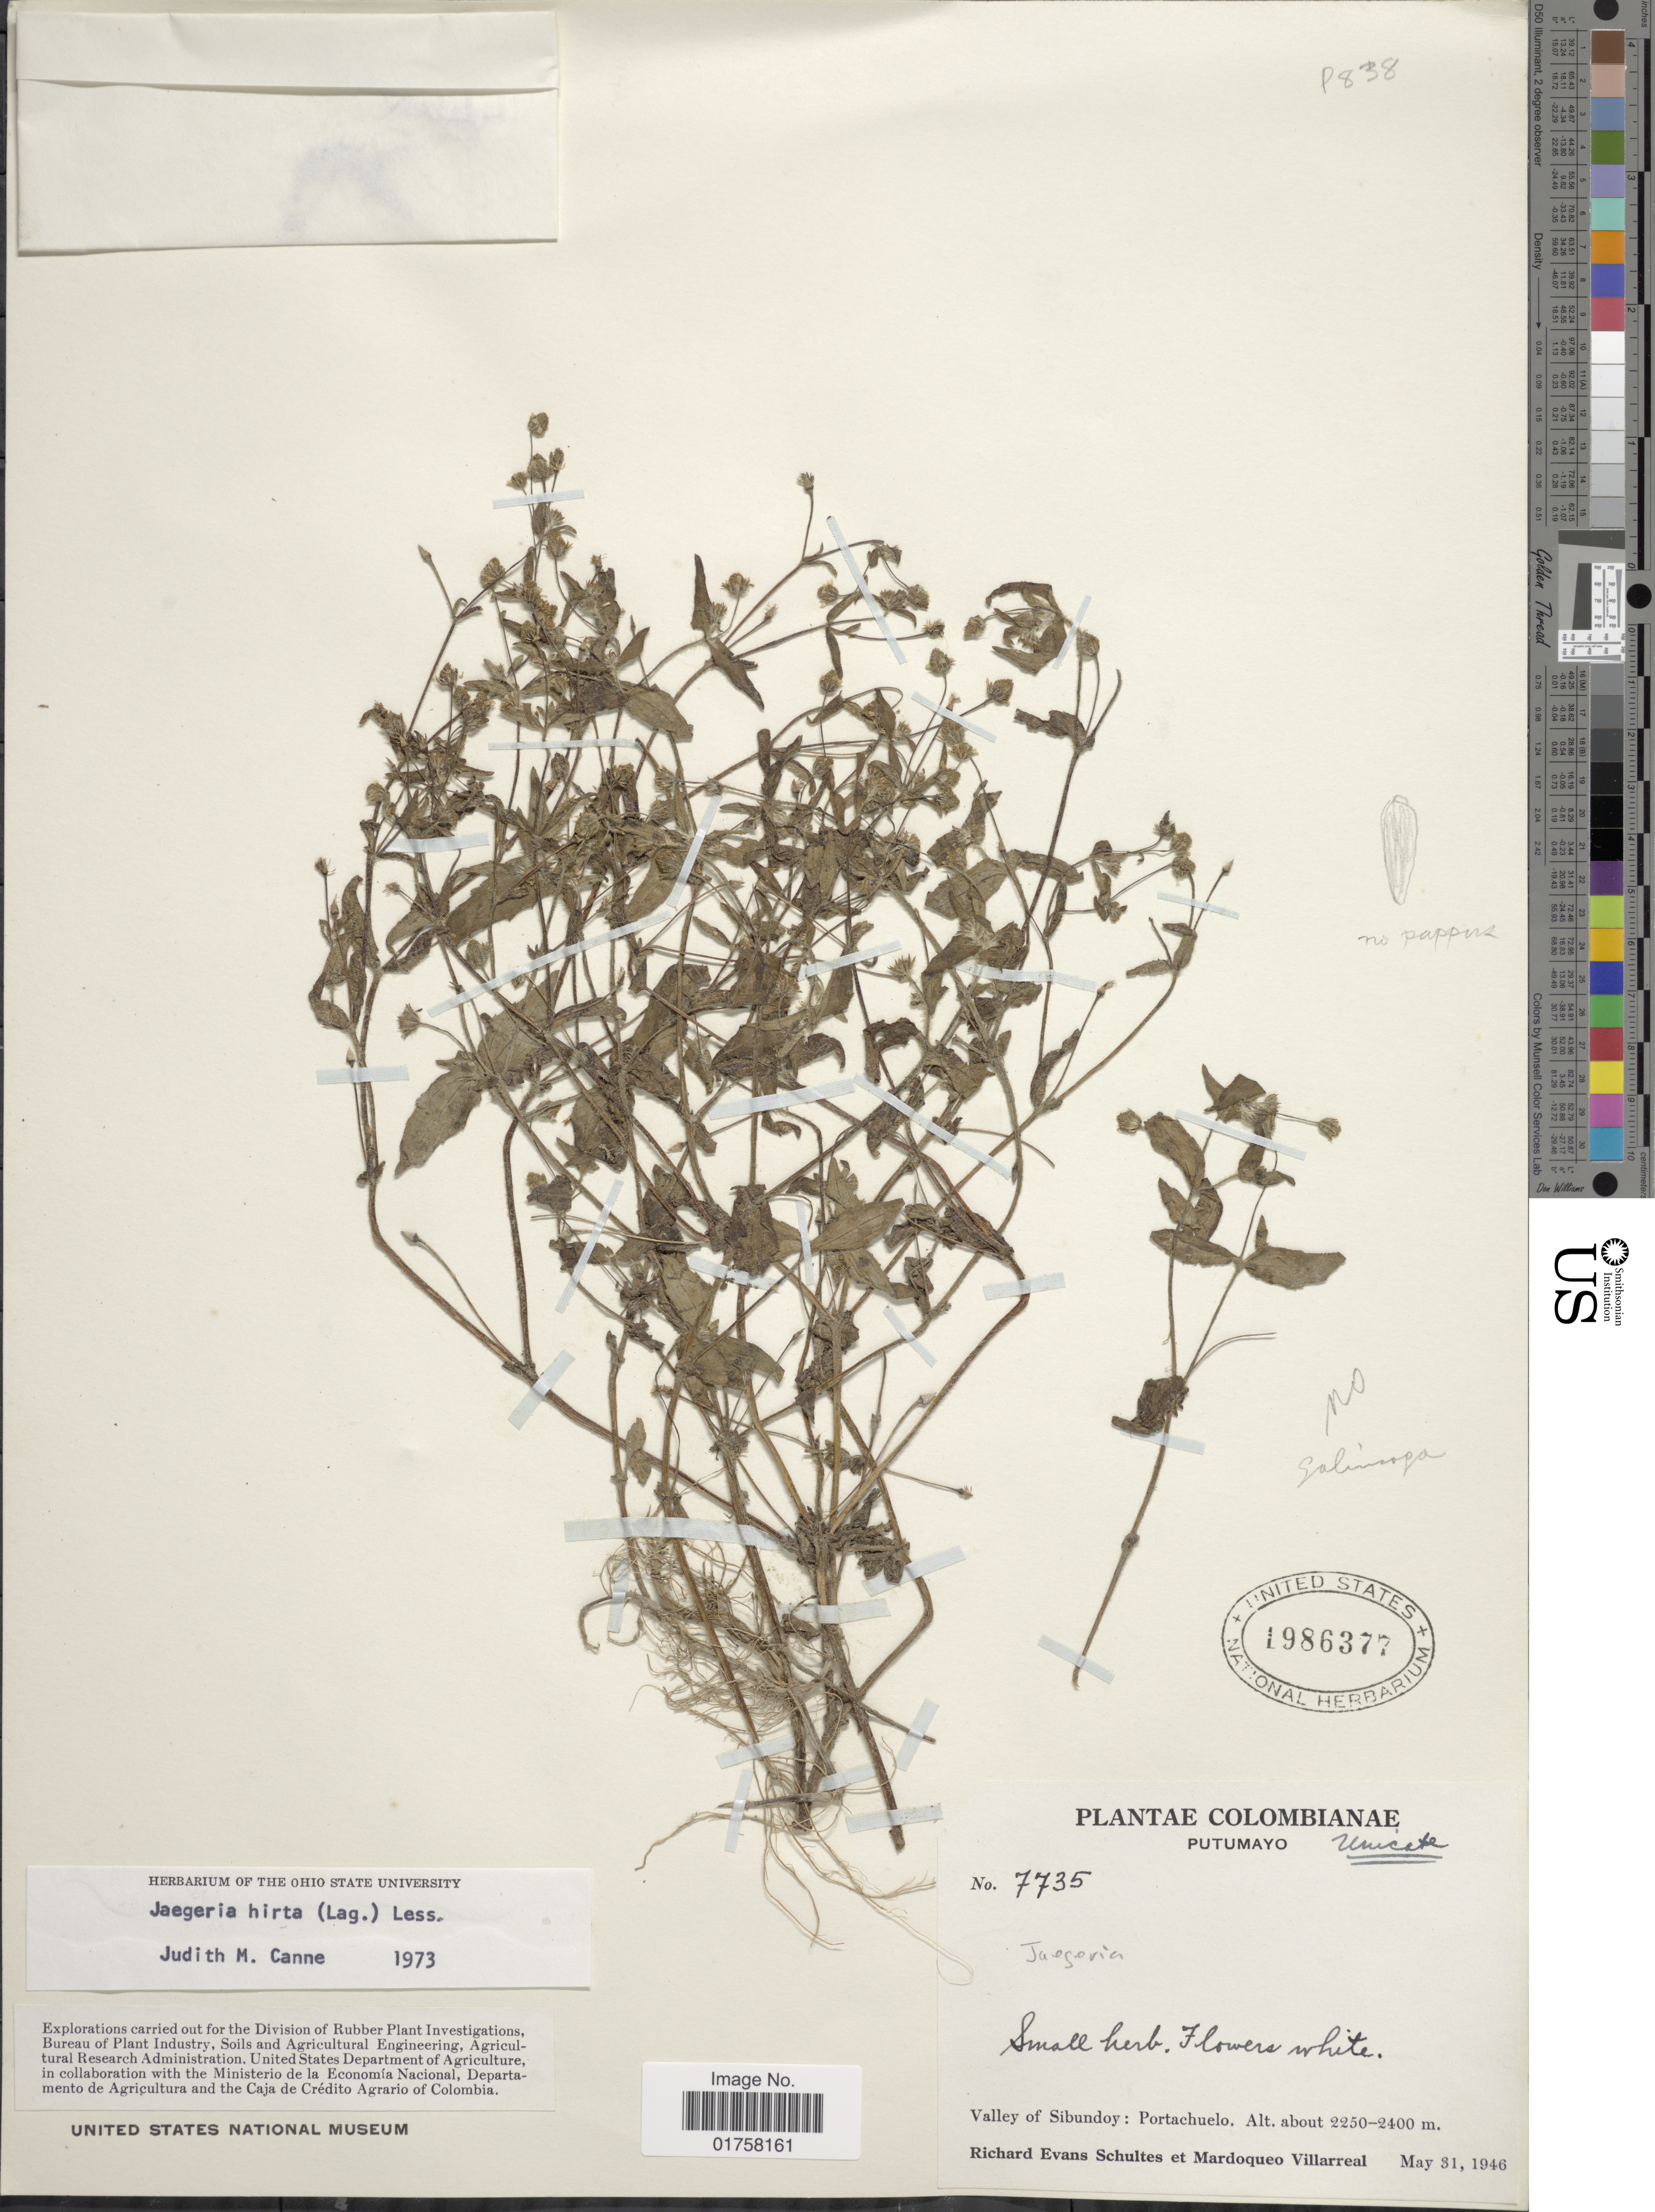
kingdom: Plantae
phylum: Tracheophyta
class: Magnoliopsida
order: Asterales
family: Asteraceae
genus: Jaegeria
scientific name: Jaegeria hirta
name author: (Lag.) Less.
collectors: R. E. Schultes & M. Villareal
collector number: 7735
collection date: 1946-05-31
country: Colombia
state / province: Putumayo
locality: Valley of Sibundoy: Portachuelo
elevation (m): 2250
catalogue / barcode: US 1986377